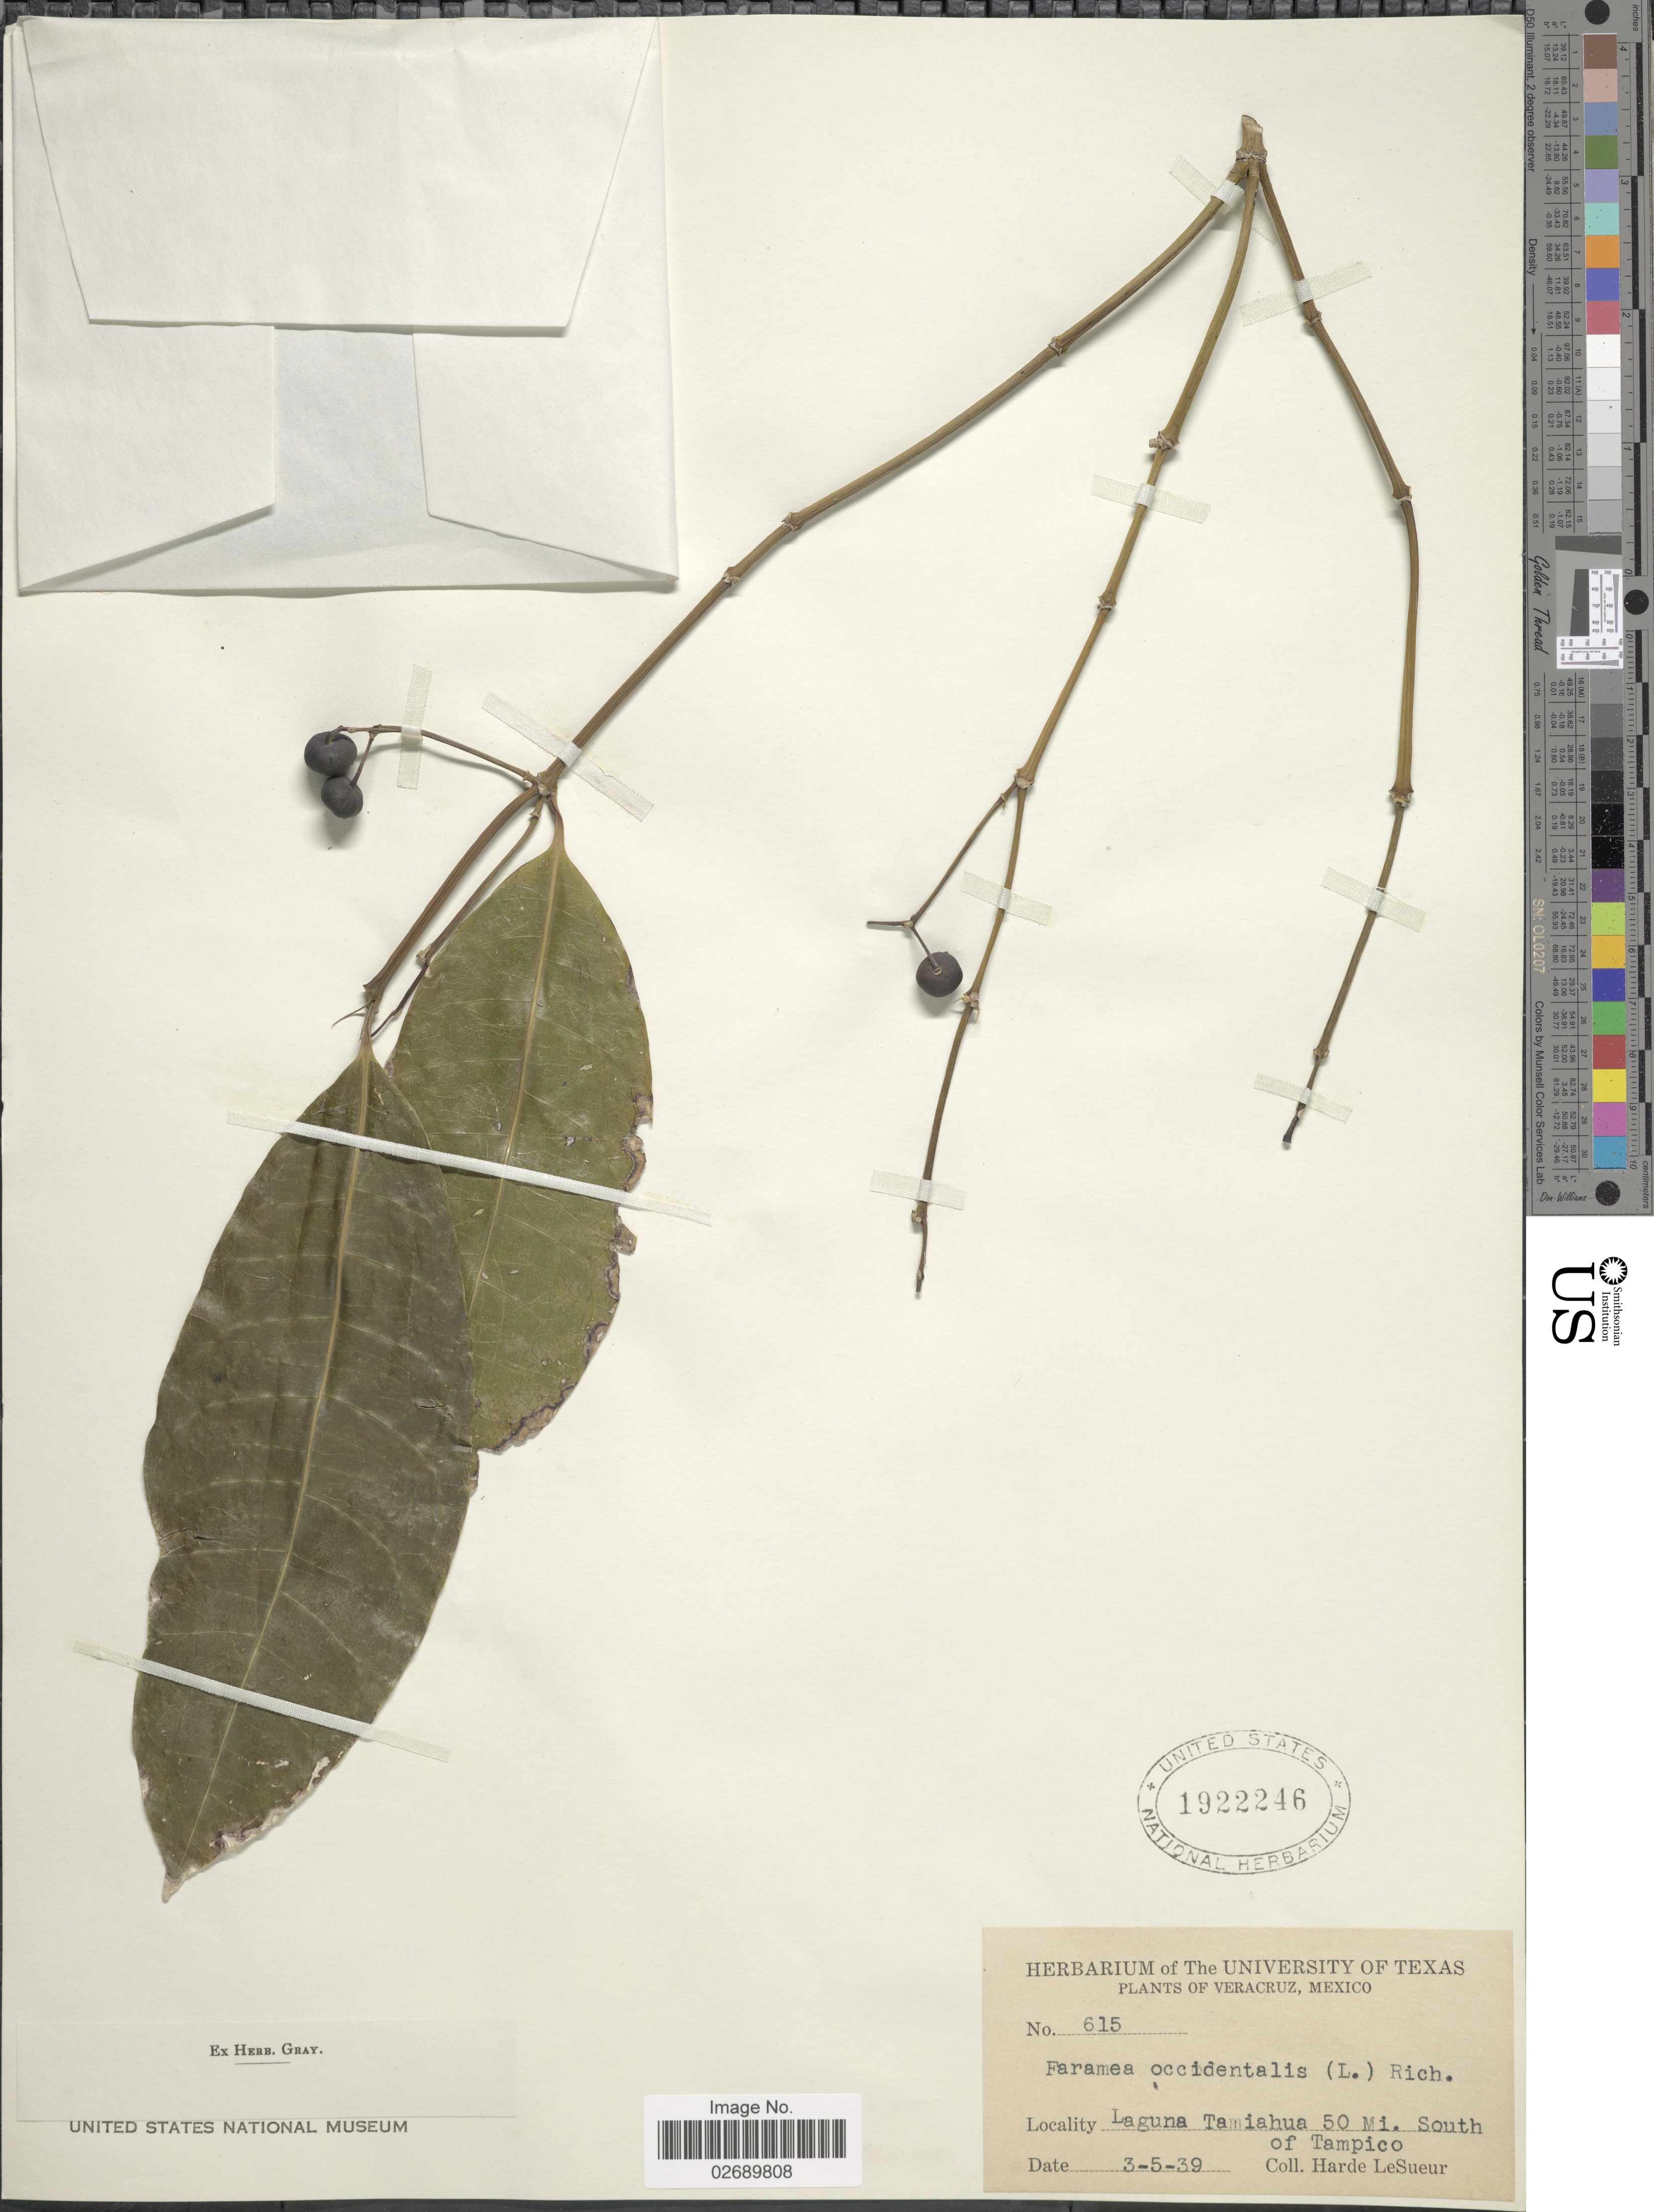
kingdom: Plantae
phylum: Tracheophyta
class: Magnoliopsida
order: Gentianales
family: Rubiaceae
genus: Faramea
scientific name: Faramea occidentalis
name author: (L.) A. Rich.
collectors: H. LeSueur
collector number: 615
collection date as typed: Transcribed d/m/y: 3/5/39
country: Mexico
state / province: Veracruz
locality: Laguna Tamiahua 50 mi. South of Tampico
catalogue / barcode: US 1922246